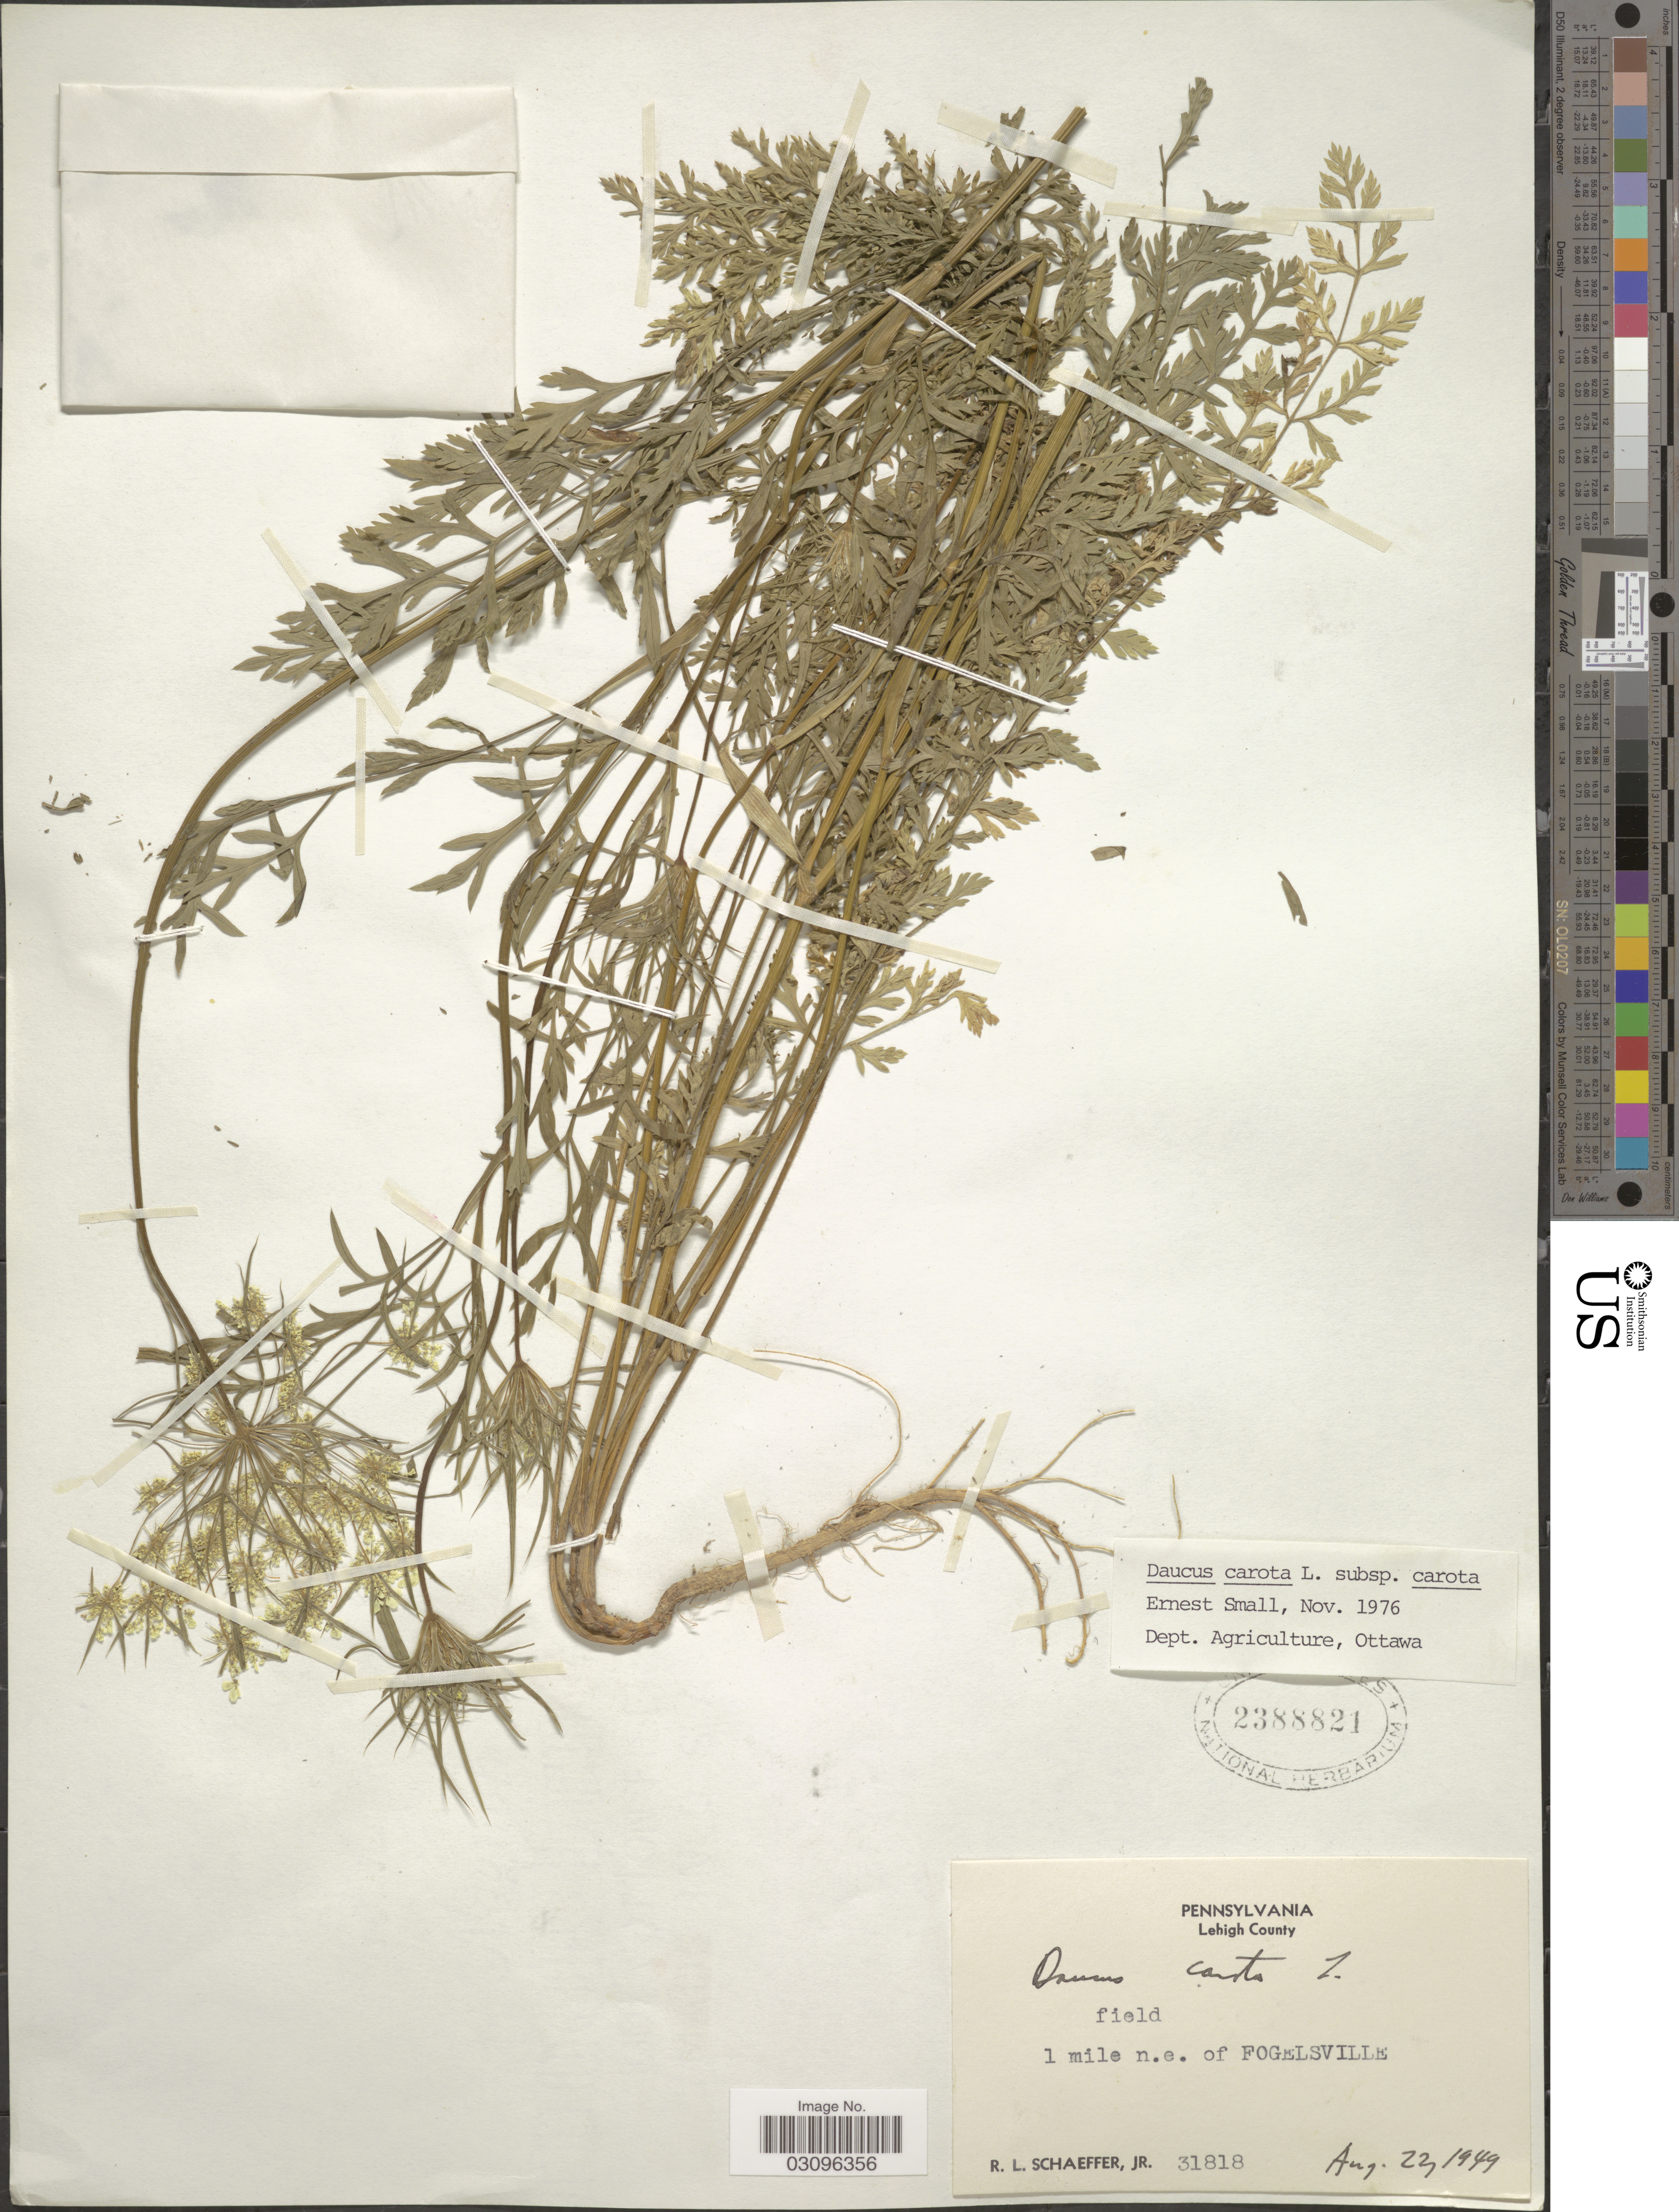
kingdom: Plantae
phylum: Tracheophyta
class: Magnoliopsida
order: Apiales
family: Apiaceae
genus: Daucus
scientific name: Daucus carota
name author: L.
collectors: R. L. Schaeffer Jr.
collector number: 31818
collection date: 1949-08-22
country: United States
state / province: Pennsylvania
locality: Lehigh County. 1 mile n.e. of Fogelsville.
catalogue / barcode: US 2388821